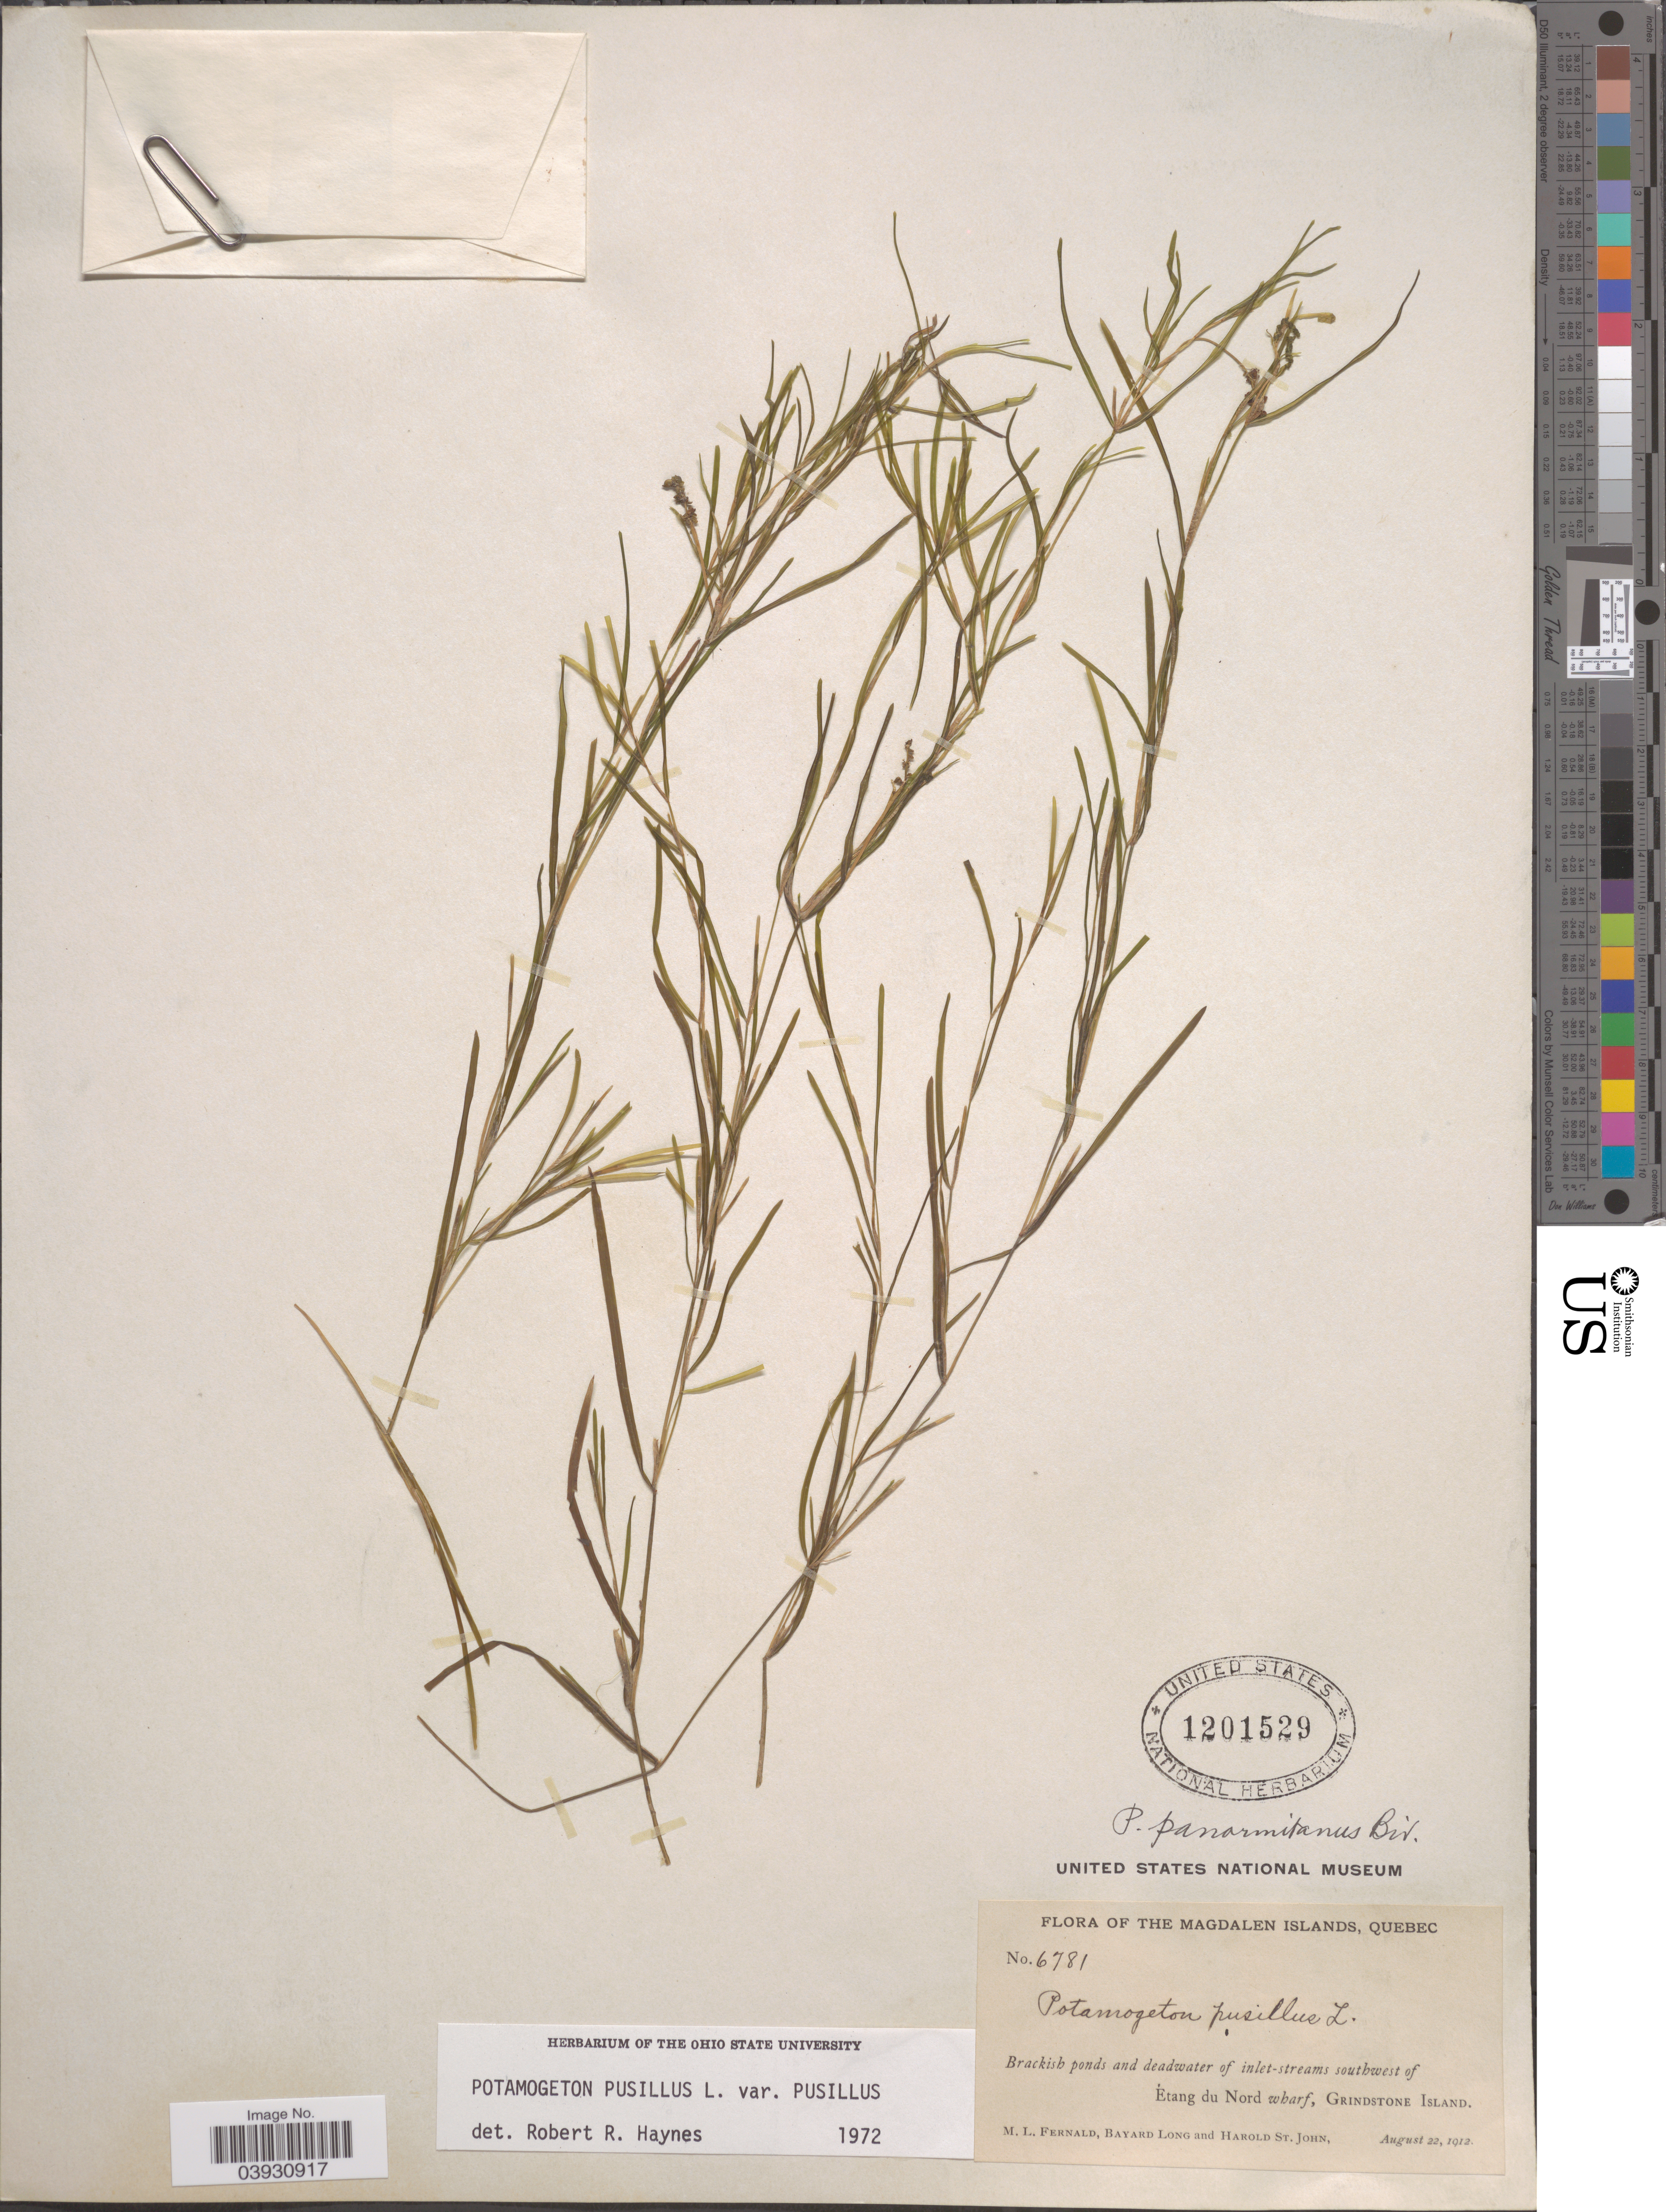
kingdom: Plantae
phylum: Tracheophyta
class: Liliopsida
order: Alismatales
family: Potamogetonaceae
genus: Potamogeton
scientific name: Potamogeton pusillus var. pusillus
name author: L.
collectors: M. L. Fernald, B. Long & H. St. John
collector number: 6781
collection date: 1912-08-22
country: Canada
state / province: Quebec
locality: Magdalen Islands. Brackish ponds and deadwater of inlet-streams southwest of Étang du Nord wharf, Grindstone Island.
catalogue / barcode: US 1201529